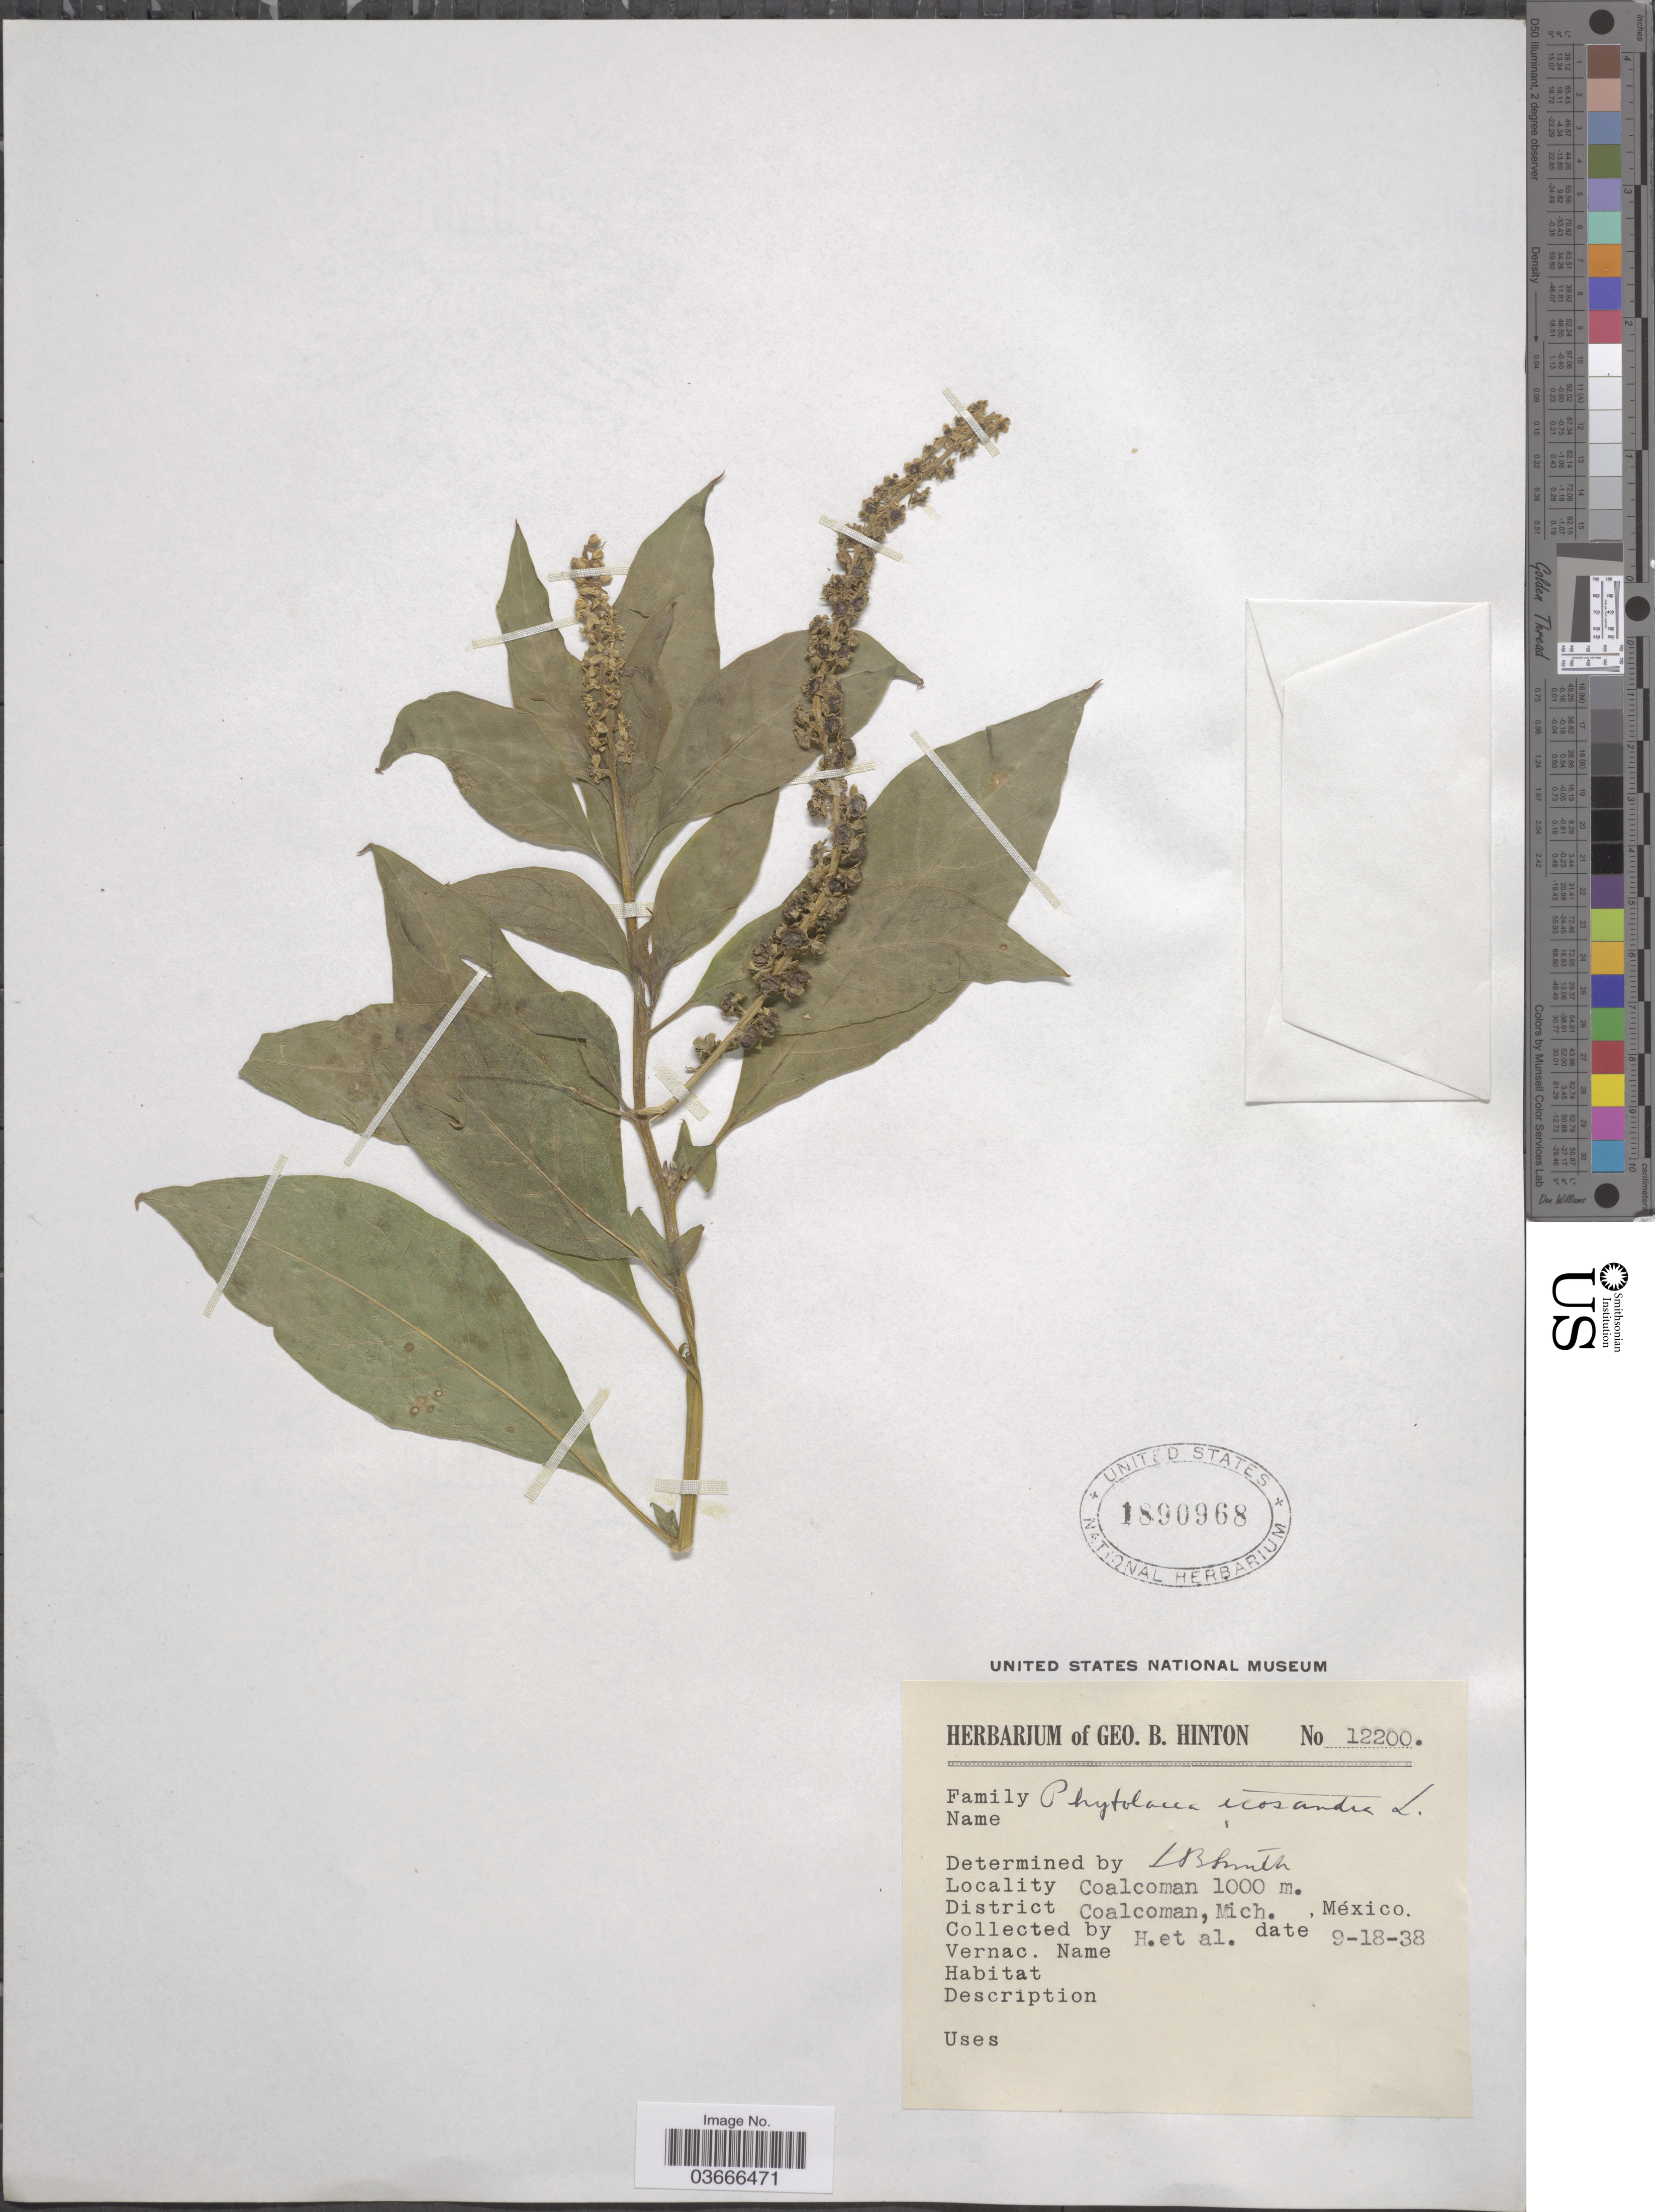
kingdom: Plantae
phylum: Tracheophyta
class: Magnoliopsida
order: Caryophyllales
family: Phytolaccaceae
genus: Phytolacca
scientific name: Phytolacca icosandra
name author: L.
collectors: G. B. Hinton & et al.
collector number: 12200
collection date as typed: Transcribed d/m/y: 18/9/38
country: Mexico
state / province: Michoacán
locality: Coalcoman. District Coalcoman.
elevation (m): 1000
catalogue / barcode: US 1890968